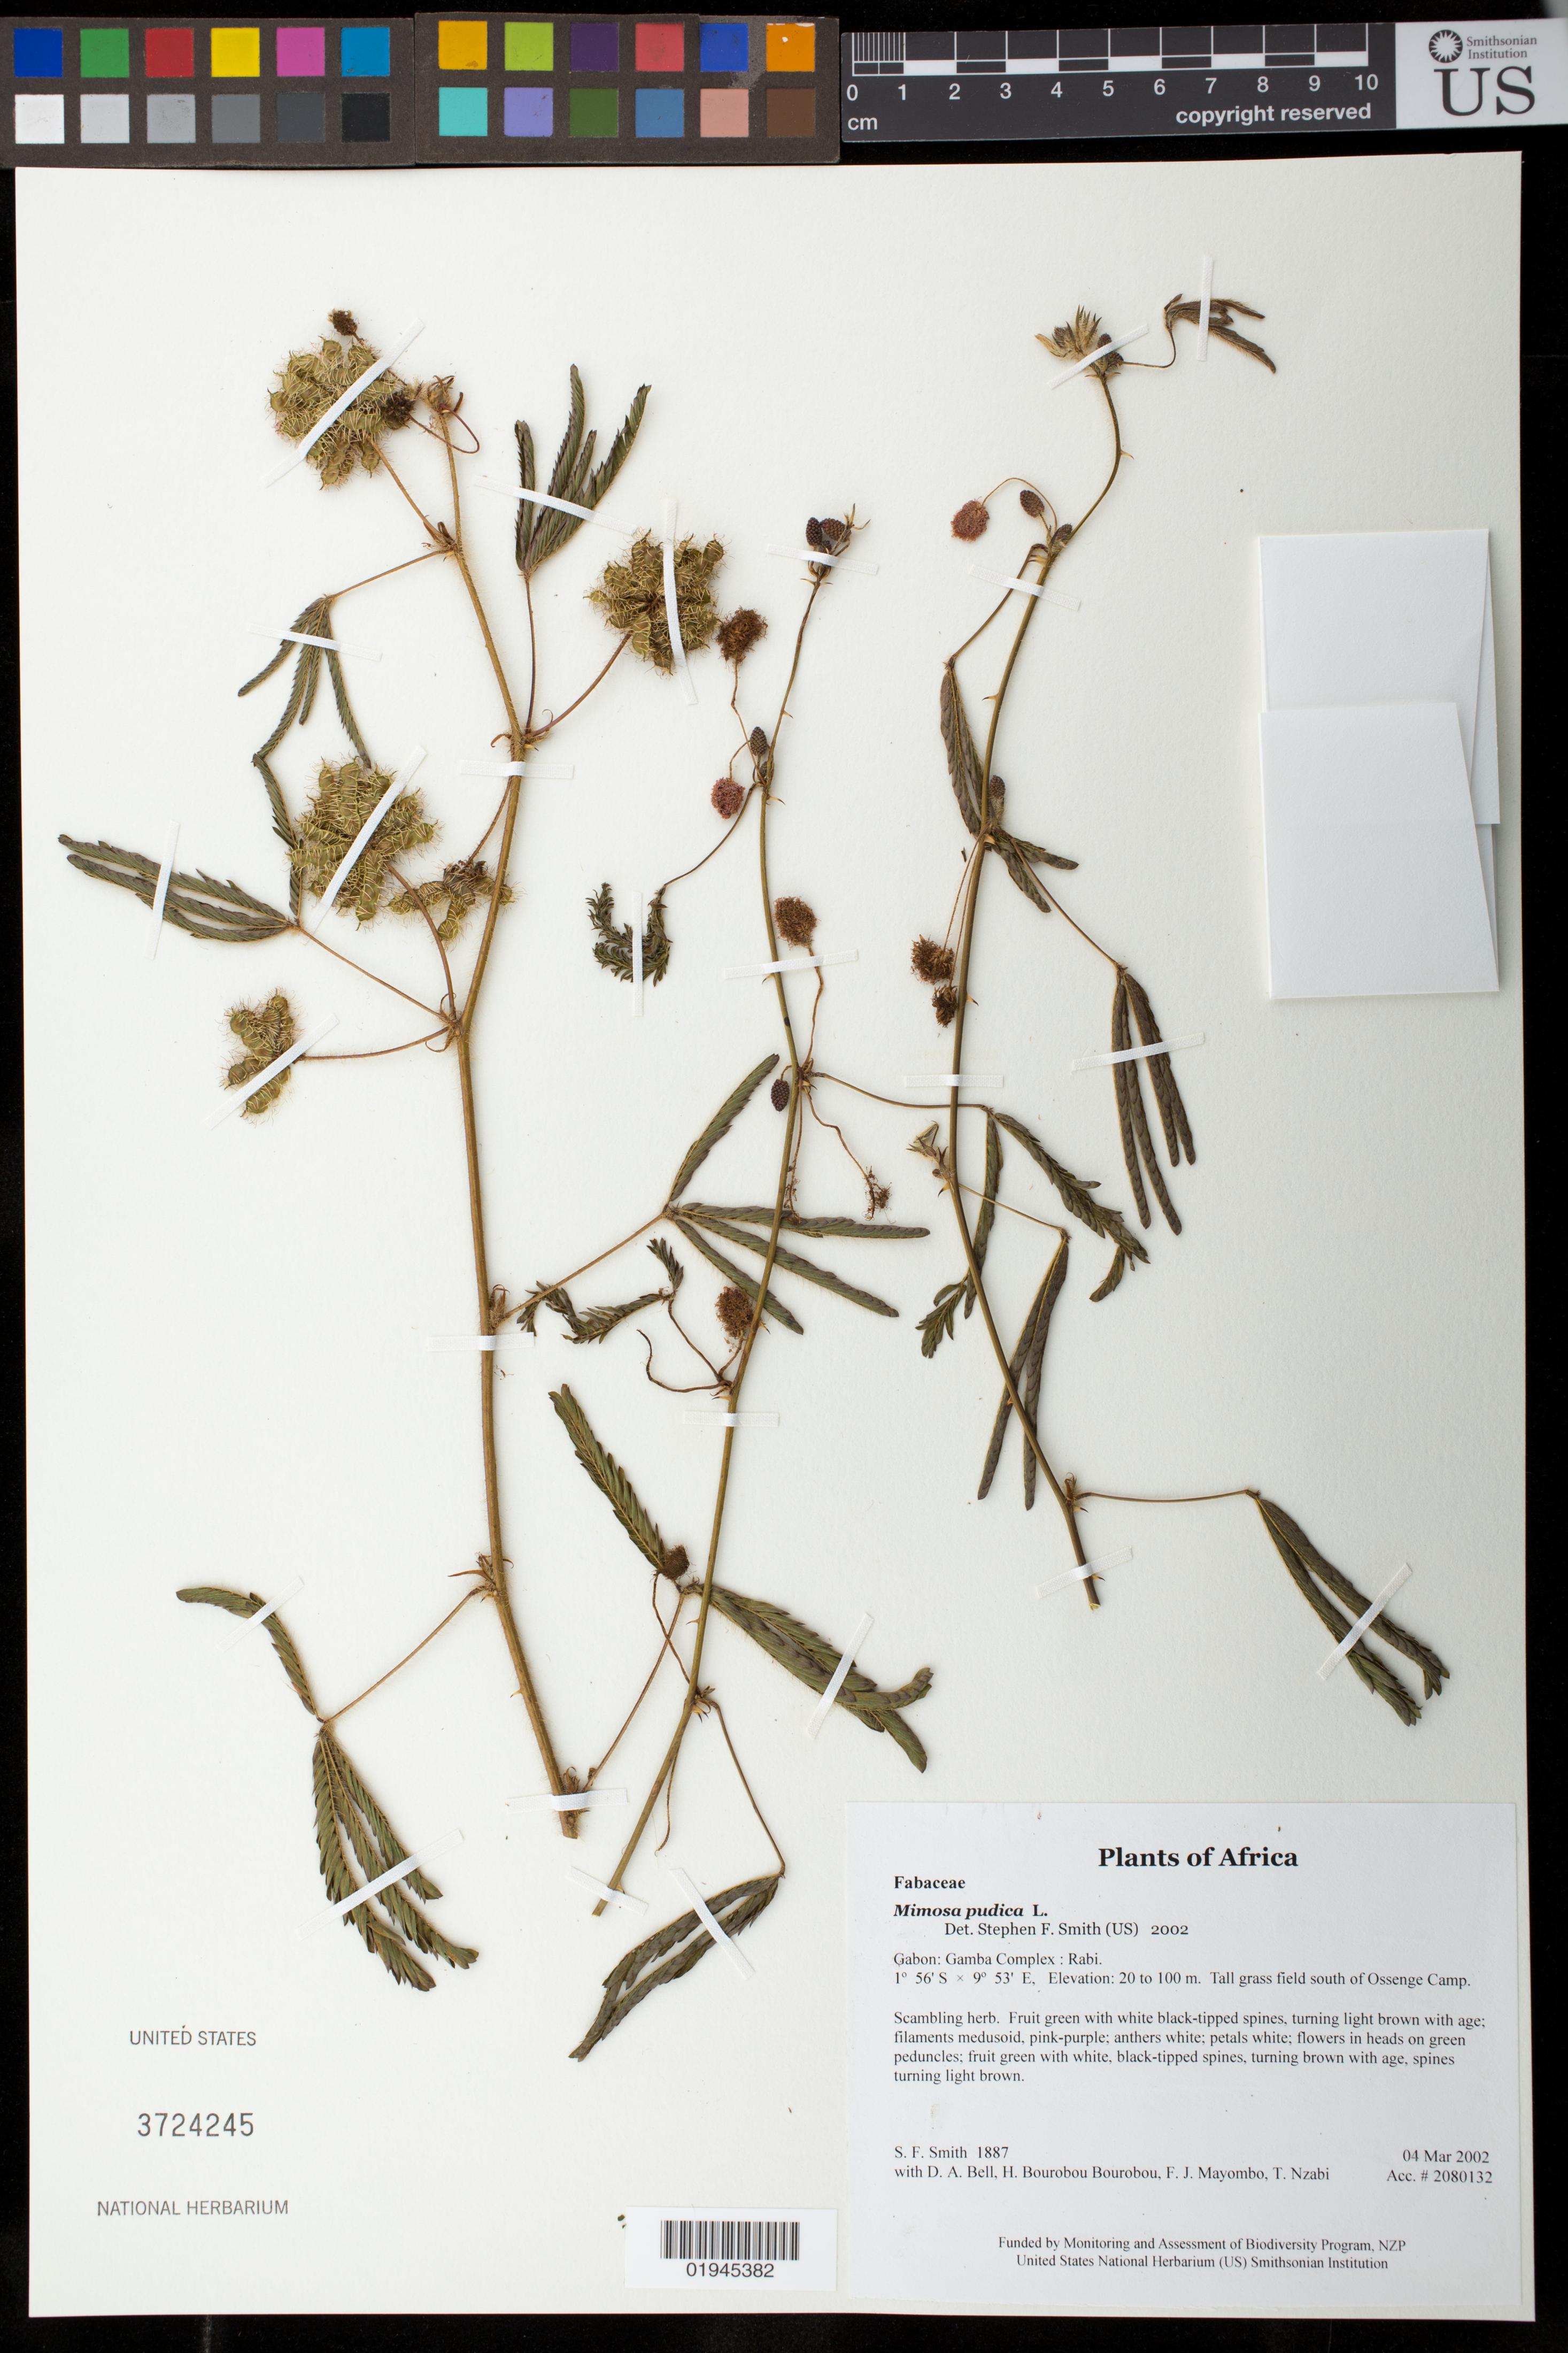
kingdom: Plantae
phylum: Tracheophyta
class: Magnoliopsida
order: Fabales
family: Fabaceae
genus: Mimosa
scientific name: Mimosa pudica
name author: L.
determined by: Smith, Stephen F., (US), NMNH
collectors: S.F. Smith, D. A. Bell, H. Bourobou Bourobou & F. J. Mayombo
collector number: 1887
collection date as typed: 04 Mar 2002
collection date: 2002-03-04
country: Gabon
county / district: Gamba Complex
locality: Rabi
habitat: Tall grass field south of Ossenge Camp.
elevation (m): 20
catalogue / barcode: US 3724245